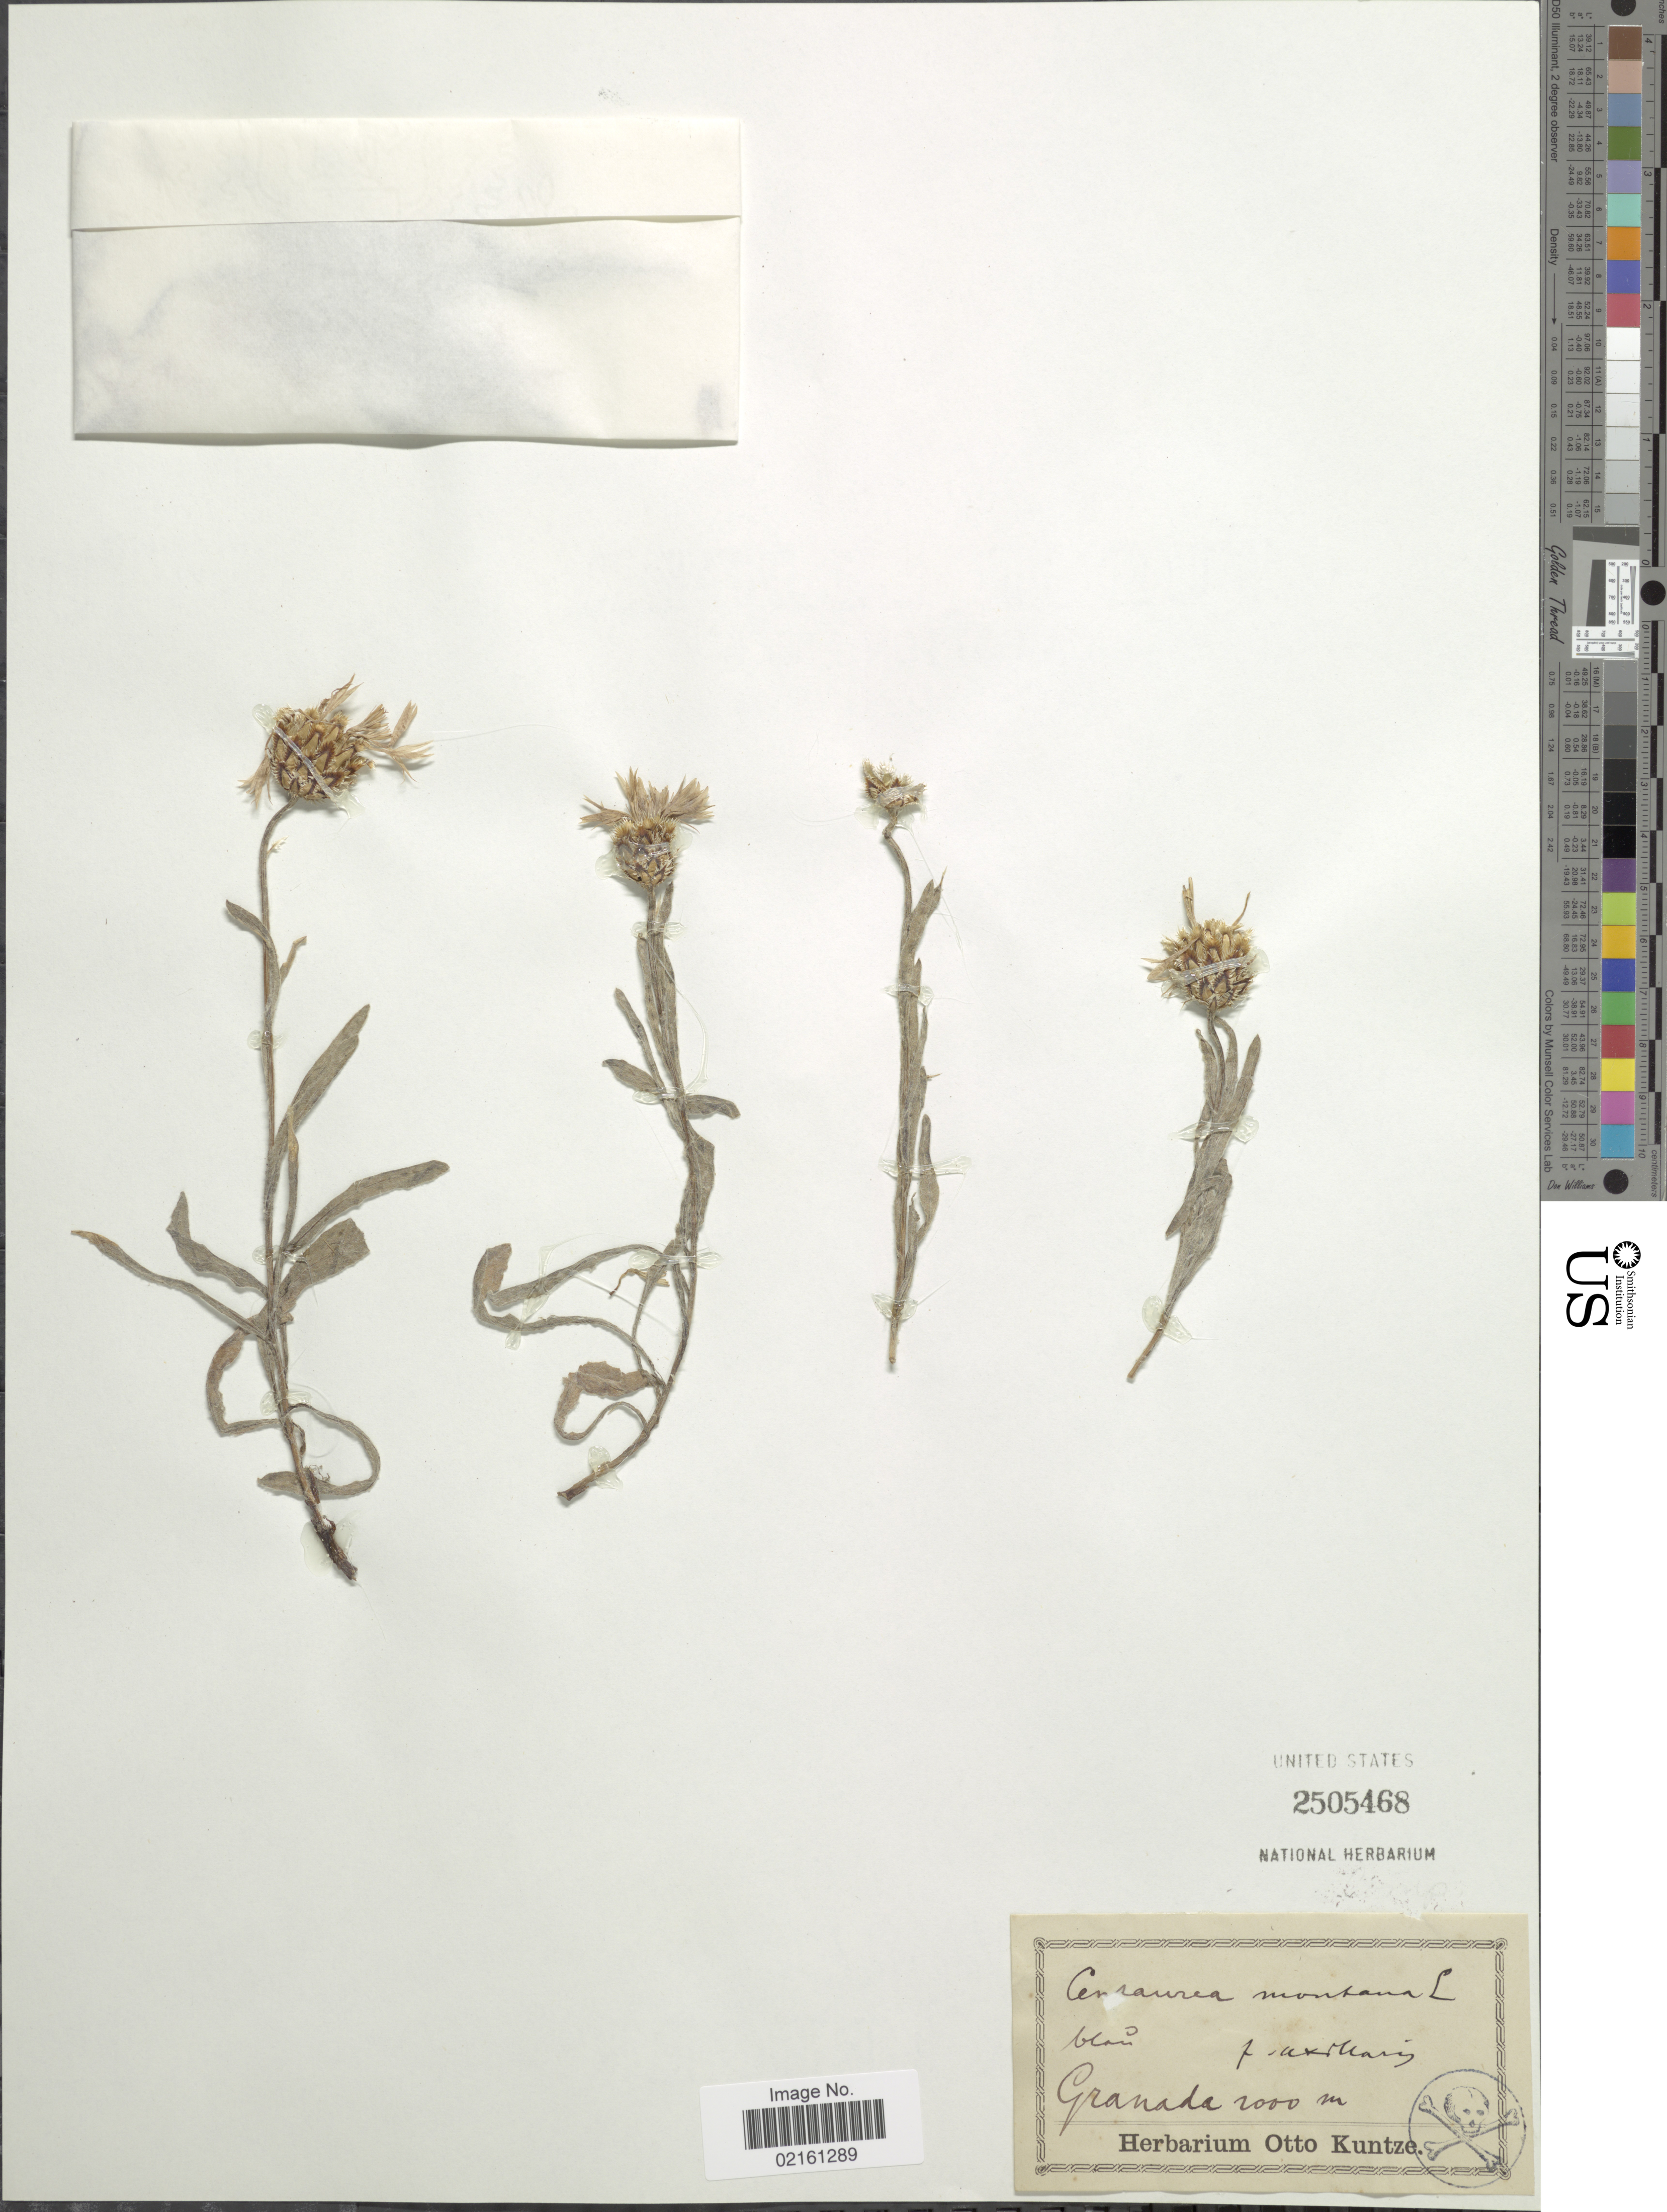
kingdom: Plantae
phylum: Tracheophyta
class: Magnoliopsida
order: Asterales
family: Asteraceae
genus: Centaurea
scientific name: Centaurea montana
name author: L.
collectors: ex herb. Otto Kuntze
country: Grenada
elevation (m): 2000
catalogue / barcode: US 2505468